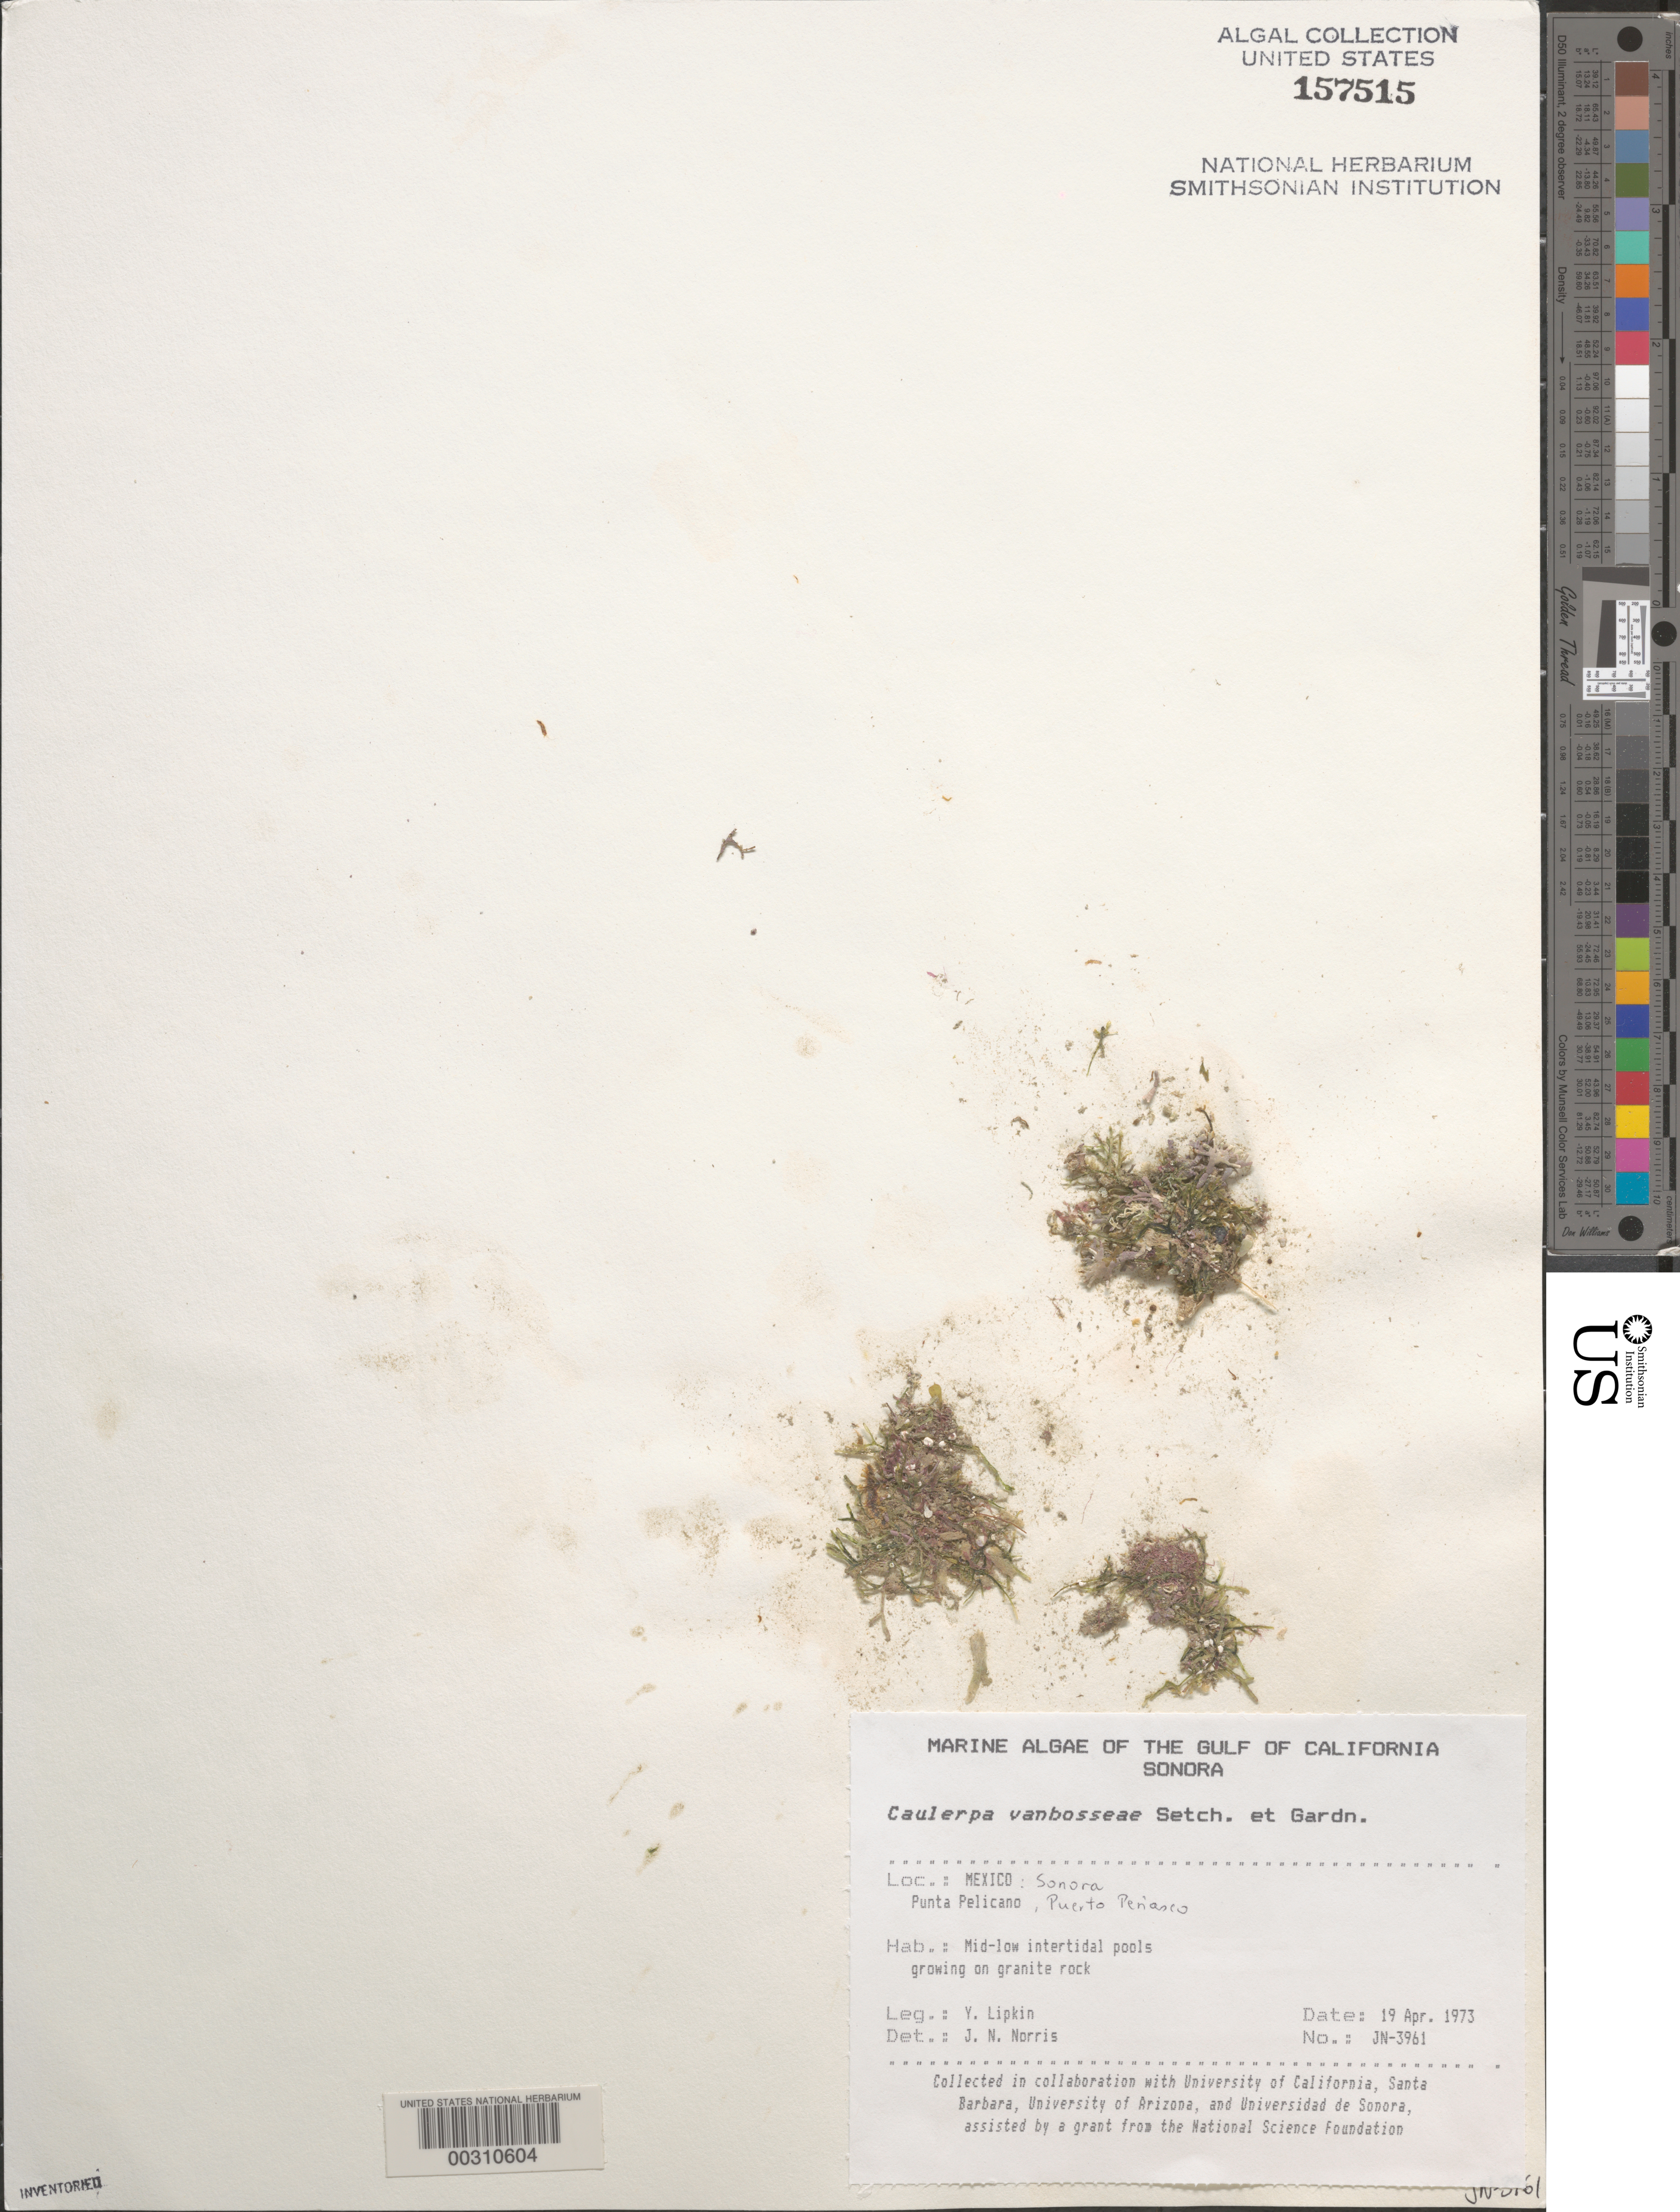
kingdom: Plantae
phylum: Chlorophyta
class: Ulvophyceae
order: Ulvales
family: Ulvaceae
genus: Ulva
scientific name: Ulva linza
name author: L.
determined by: Algae name updating Project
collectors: Y. Lipkin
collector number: Jn-3961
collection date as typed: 19 Apr 1973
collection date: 1973-04-19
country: Mexico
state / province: Sonora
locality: Punta Pelicano, Puerto Penasco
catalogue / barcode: US 157515